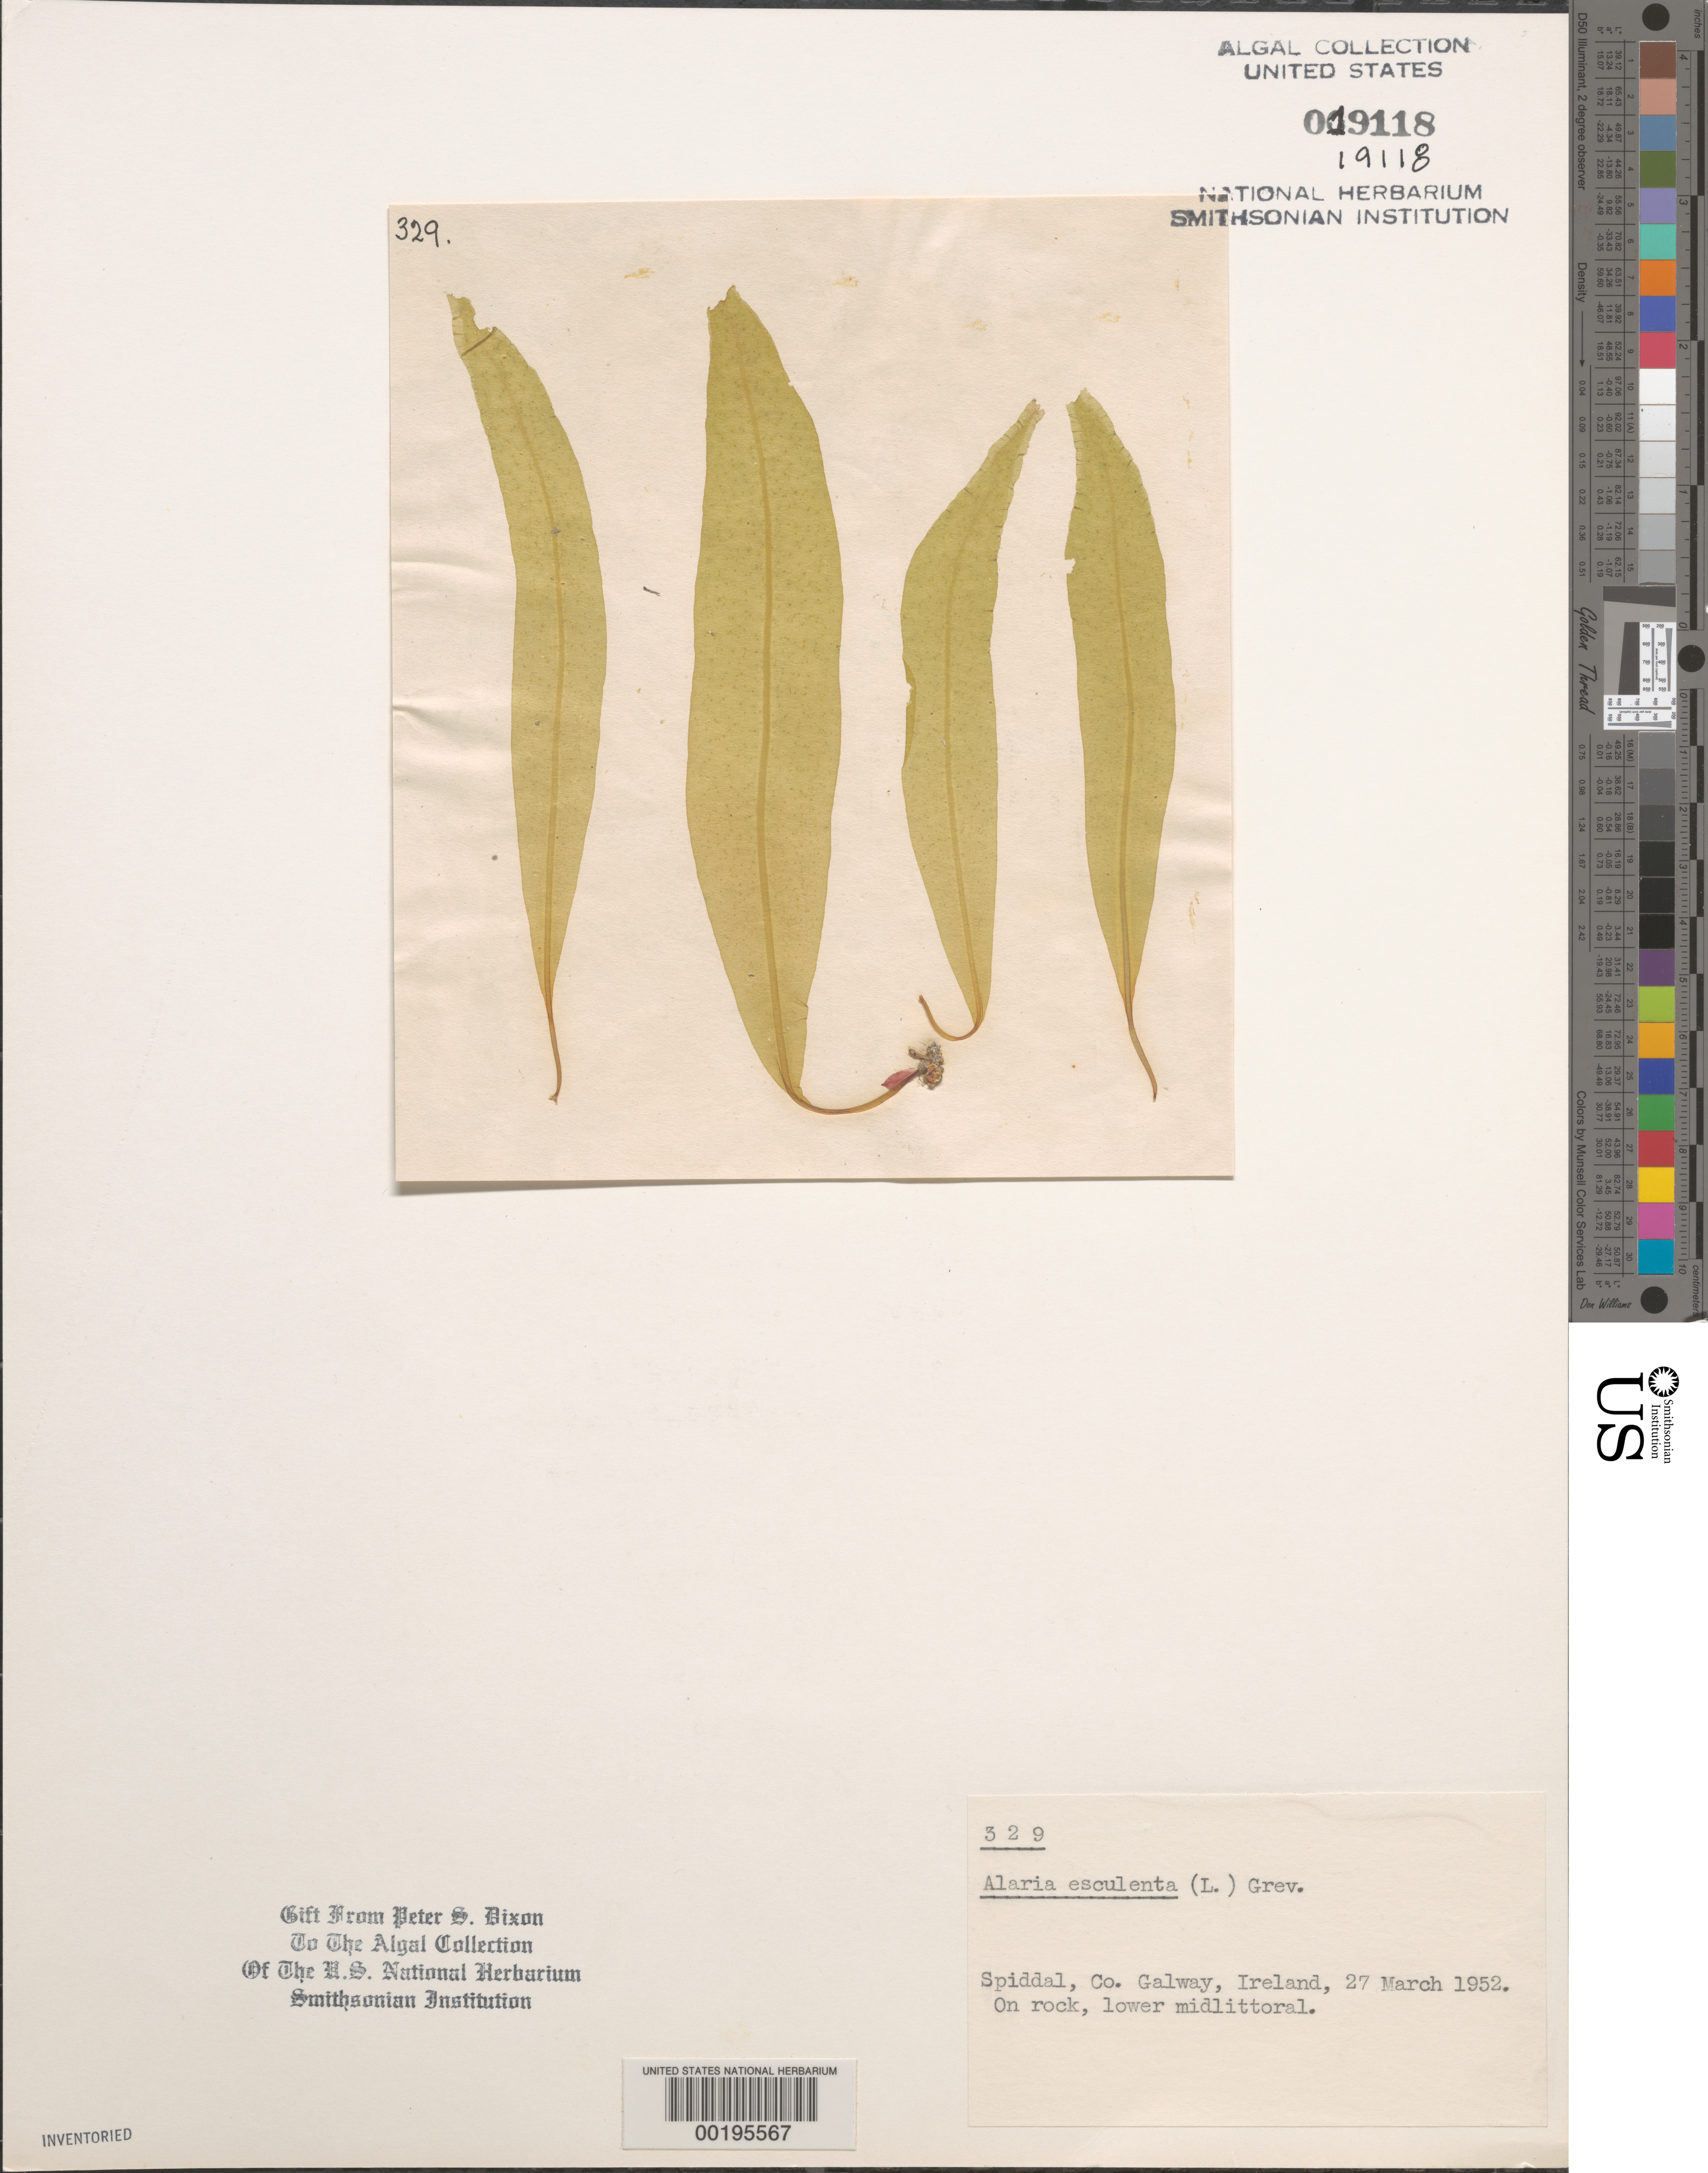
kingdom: Chromista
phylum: Ochrophyta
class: Phaeophyceae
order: Laminariales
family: Alariaceae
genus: Alaria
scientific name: Alaria esculenta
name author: (L.) Greville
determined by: Dixon, P. S.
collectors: P. S. Dixon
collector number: PSD 329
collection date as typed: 27 Mar 1952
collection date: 1952-03-27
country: Ireland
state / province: Connaught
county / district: Galway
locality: Spiddal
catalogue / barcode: US 19118